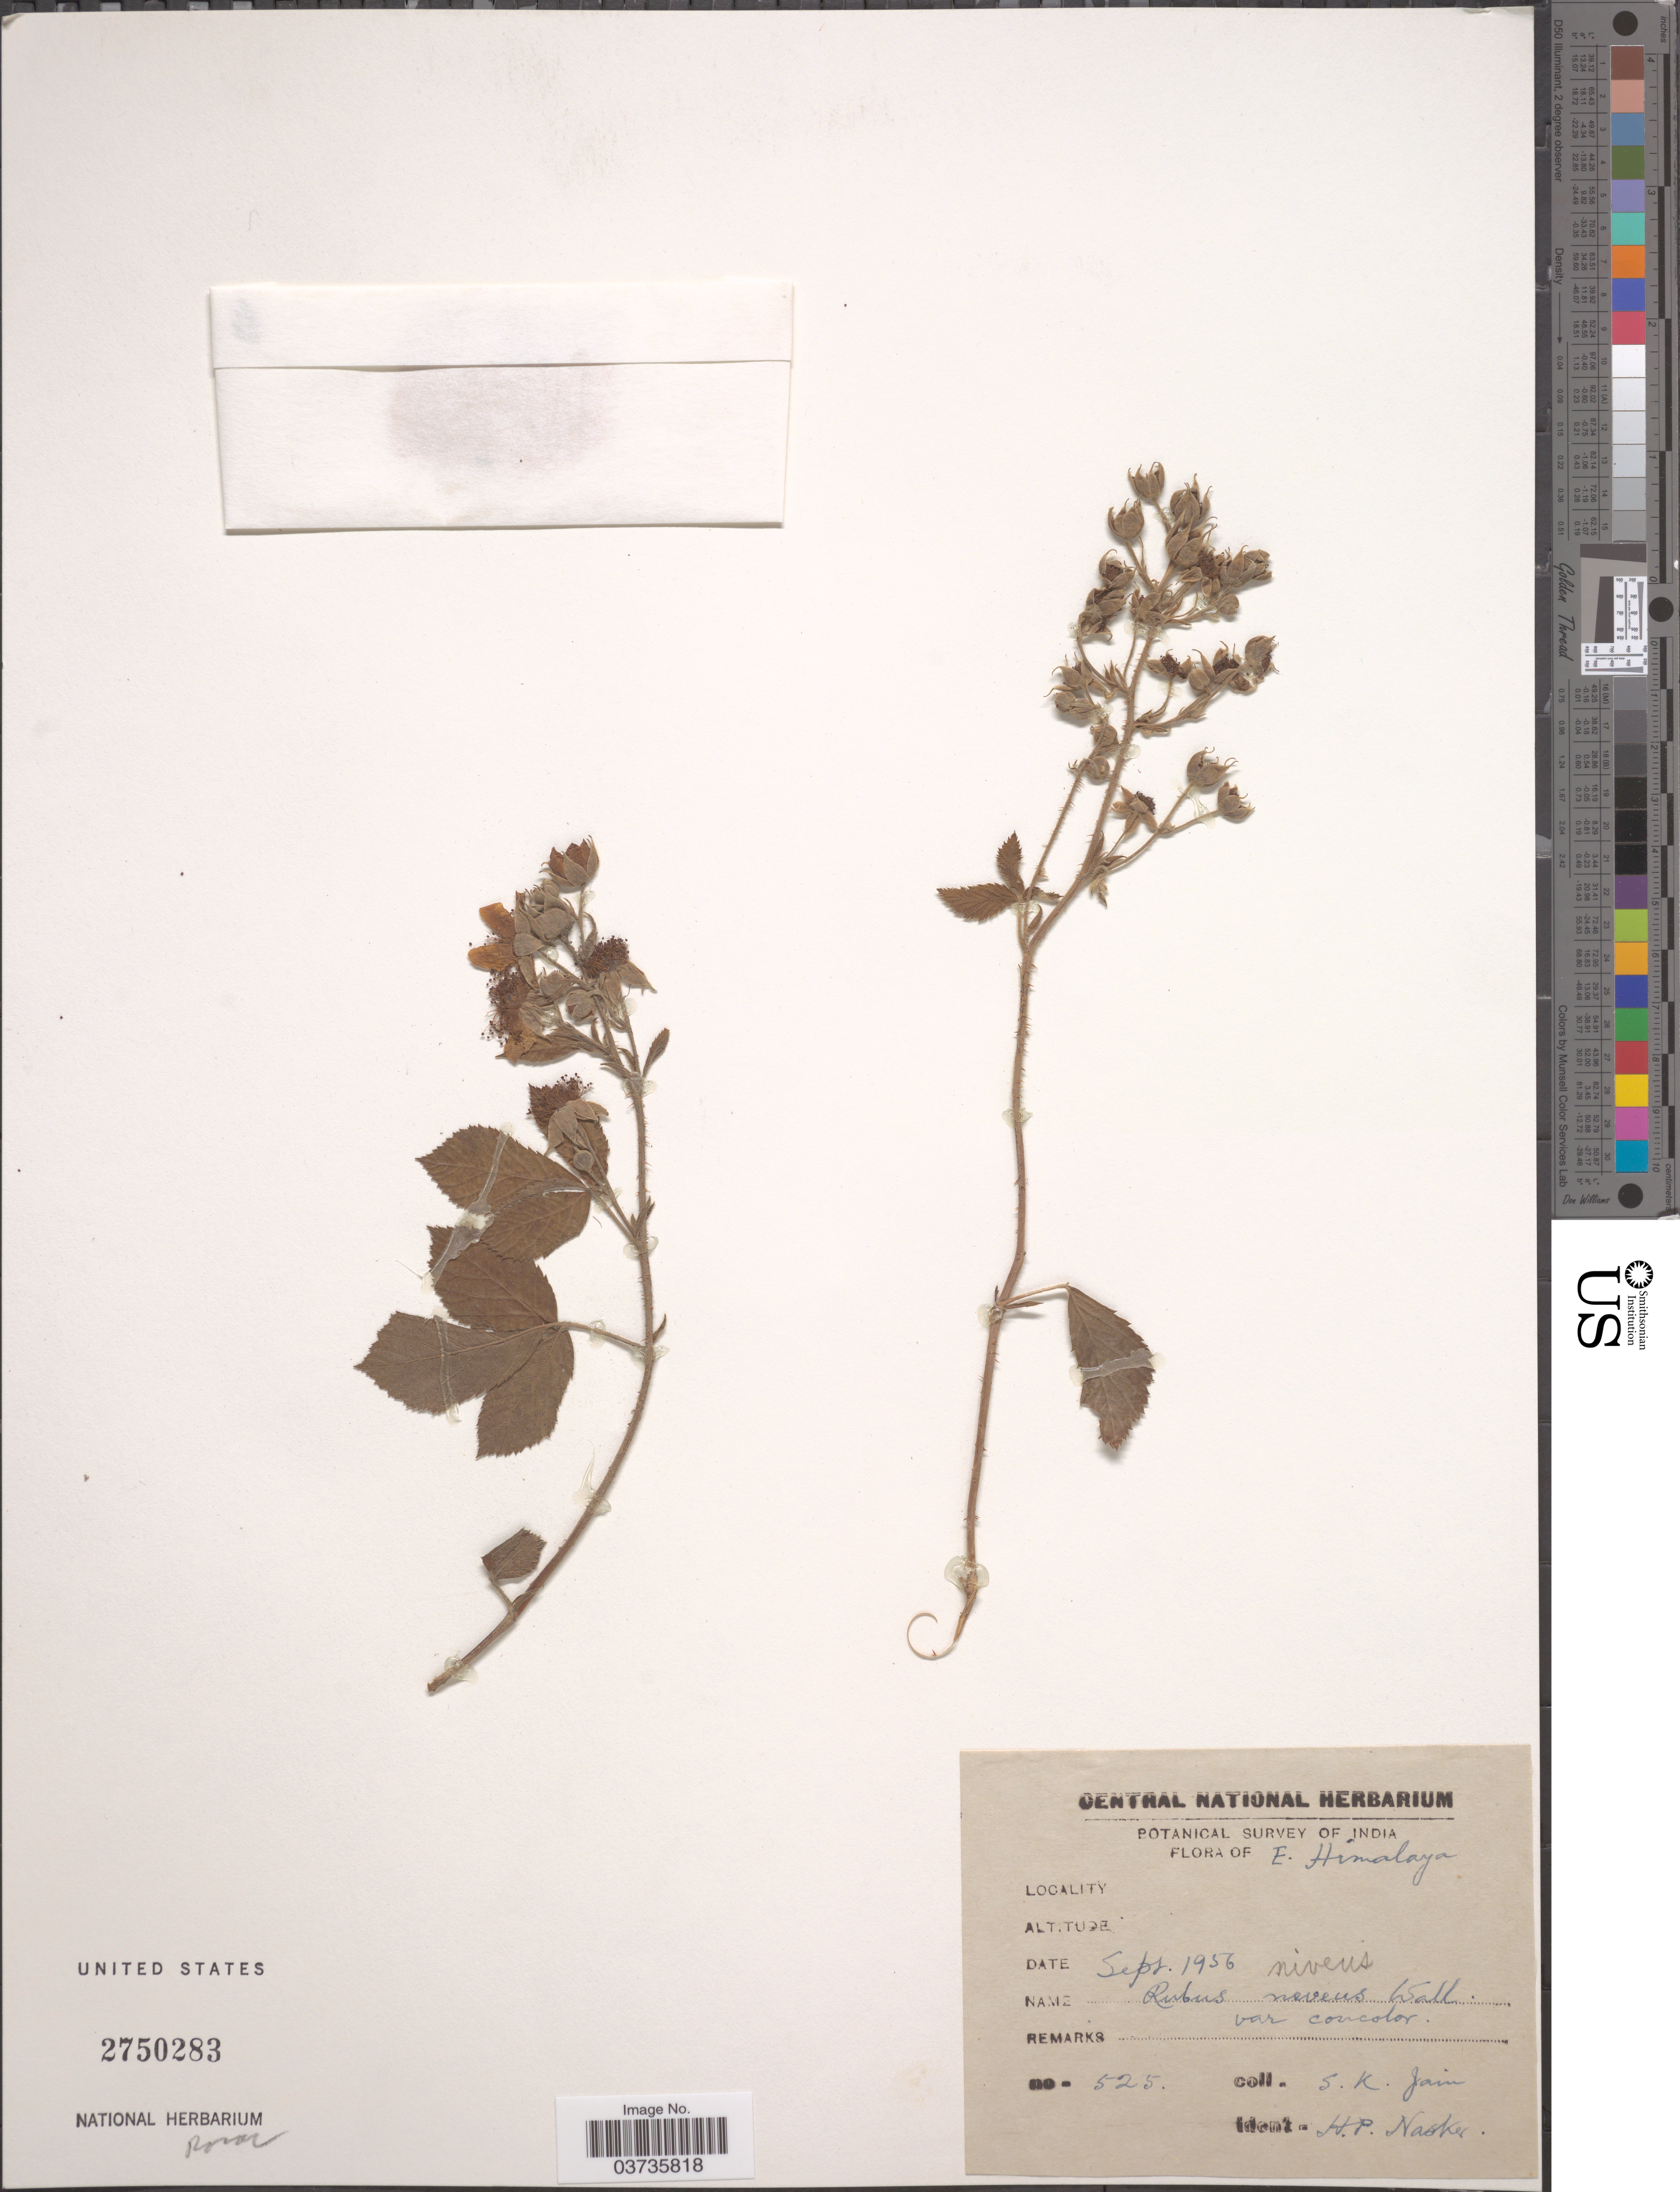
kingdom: Plantae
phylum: Tracheophyta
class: Magnoliopsida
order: Rosales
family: Rosaceae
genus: Rubus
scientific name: Rubus gracilis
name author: Roxb.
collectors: S. Jain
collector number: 525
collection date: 1956-09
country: India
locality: Botanical survey of India. E. Himalaya.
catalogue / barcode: US 2750283